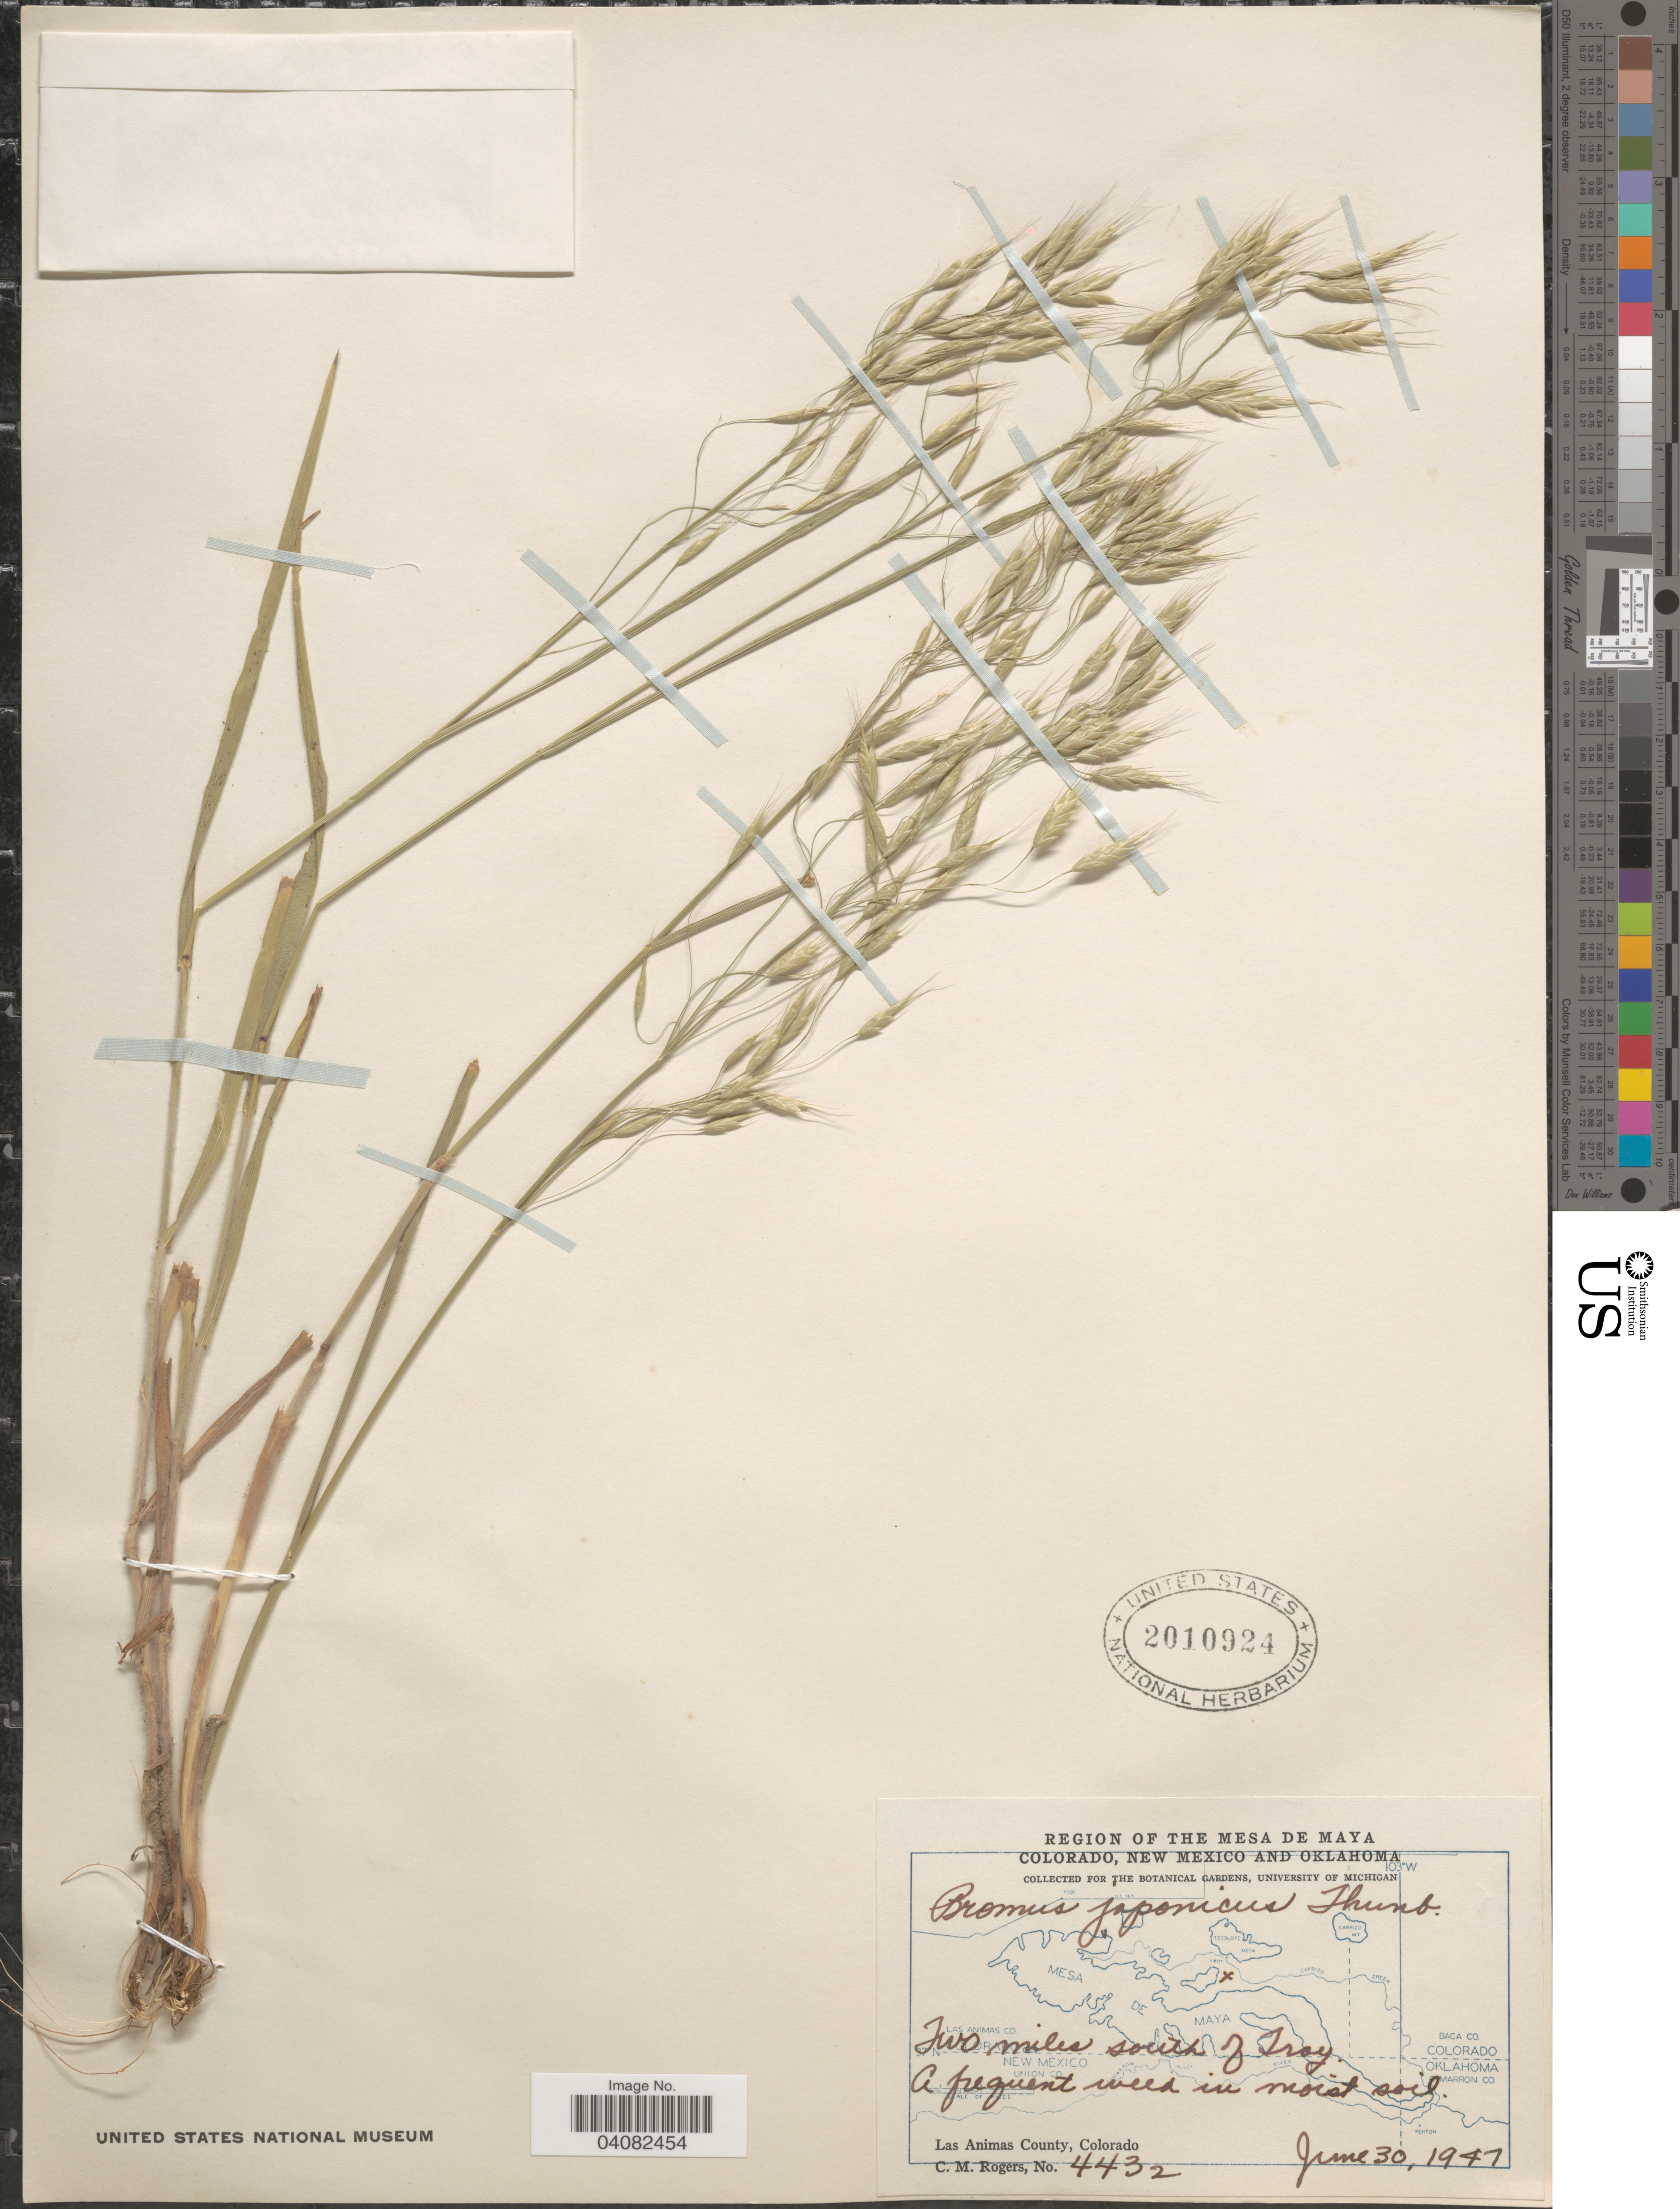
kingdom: Plantae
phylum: Tracheophyta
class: Liliopsida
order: Poales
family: Poaceae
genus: Bromus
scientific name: Bromus japonicus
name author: Houtt.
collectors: C. M. Rogers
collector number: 4432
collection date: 1947-06-30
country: United States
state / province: Colorado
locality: Region of The Mesa de Maya. Two miles south of Troy. Las Animas County.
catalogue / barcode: US 2010924